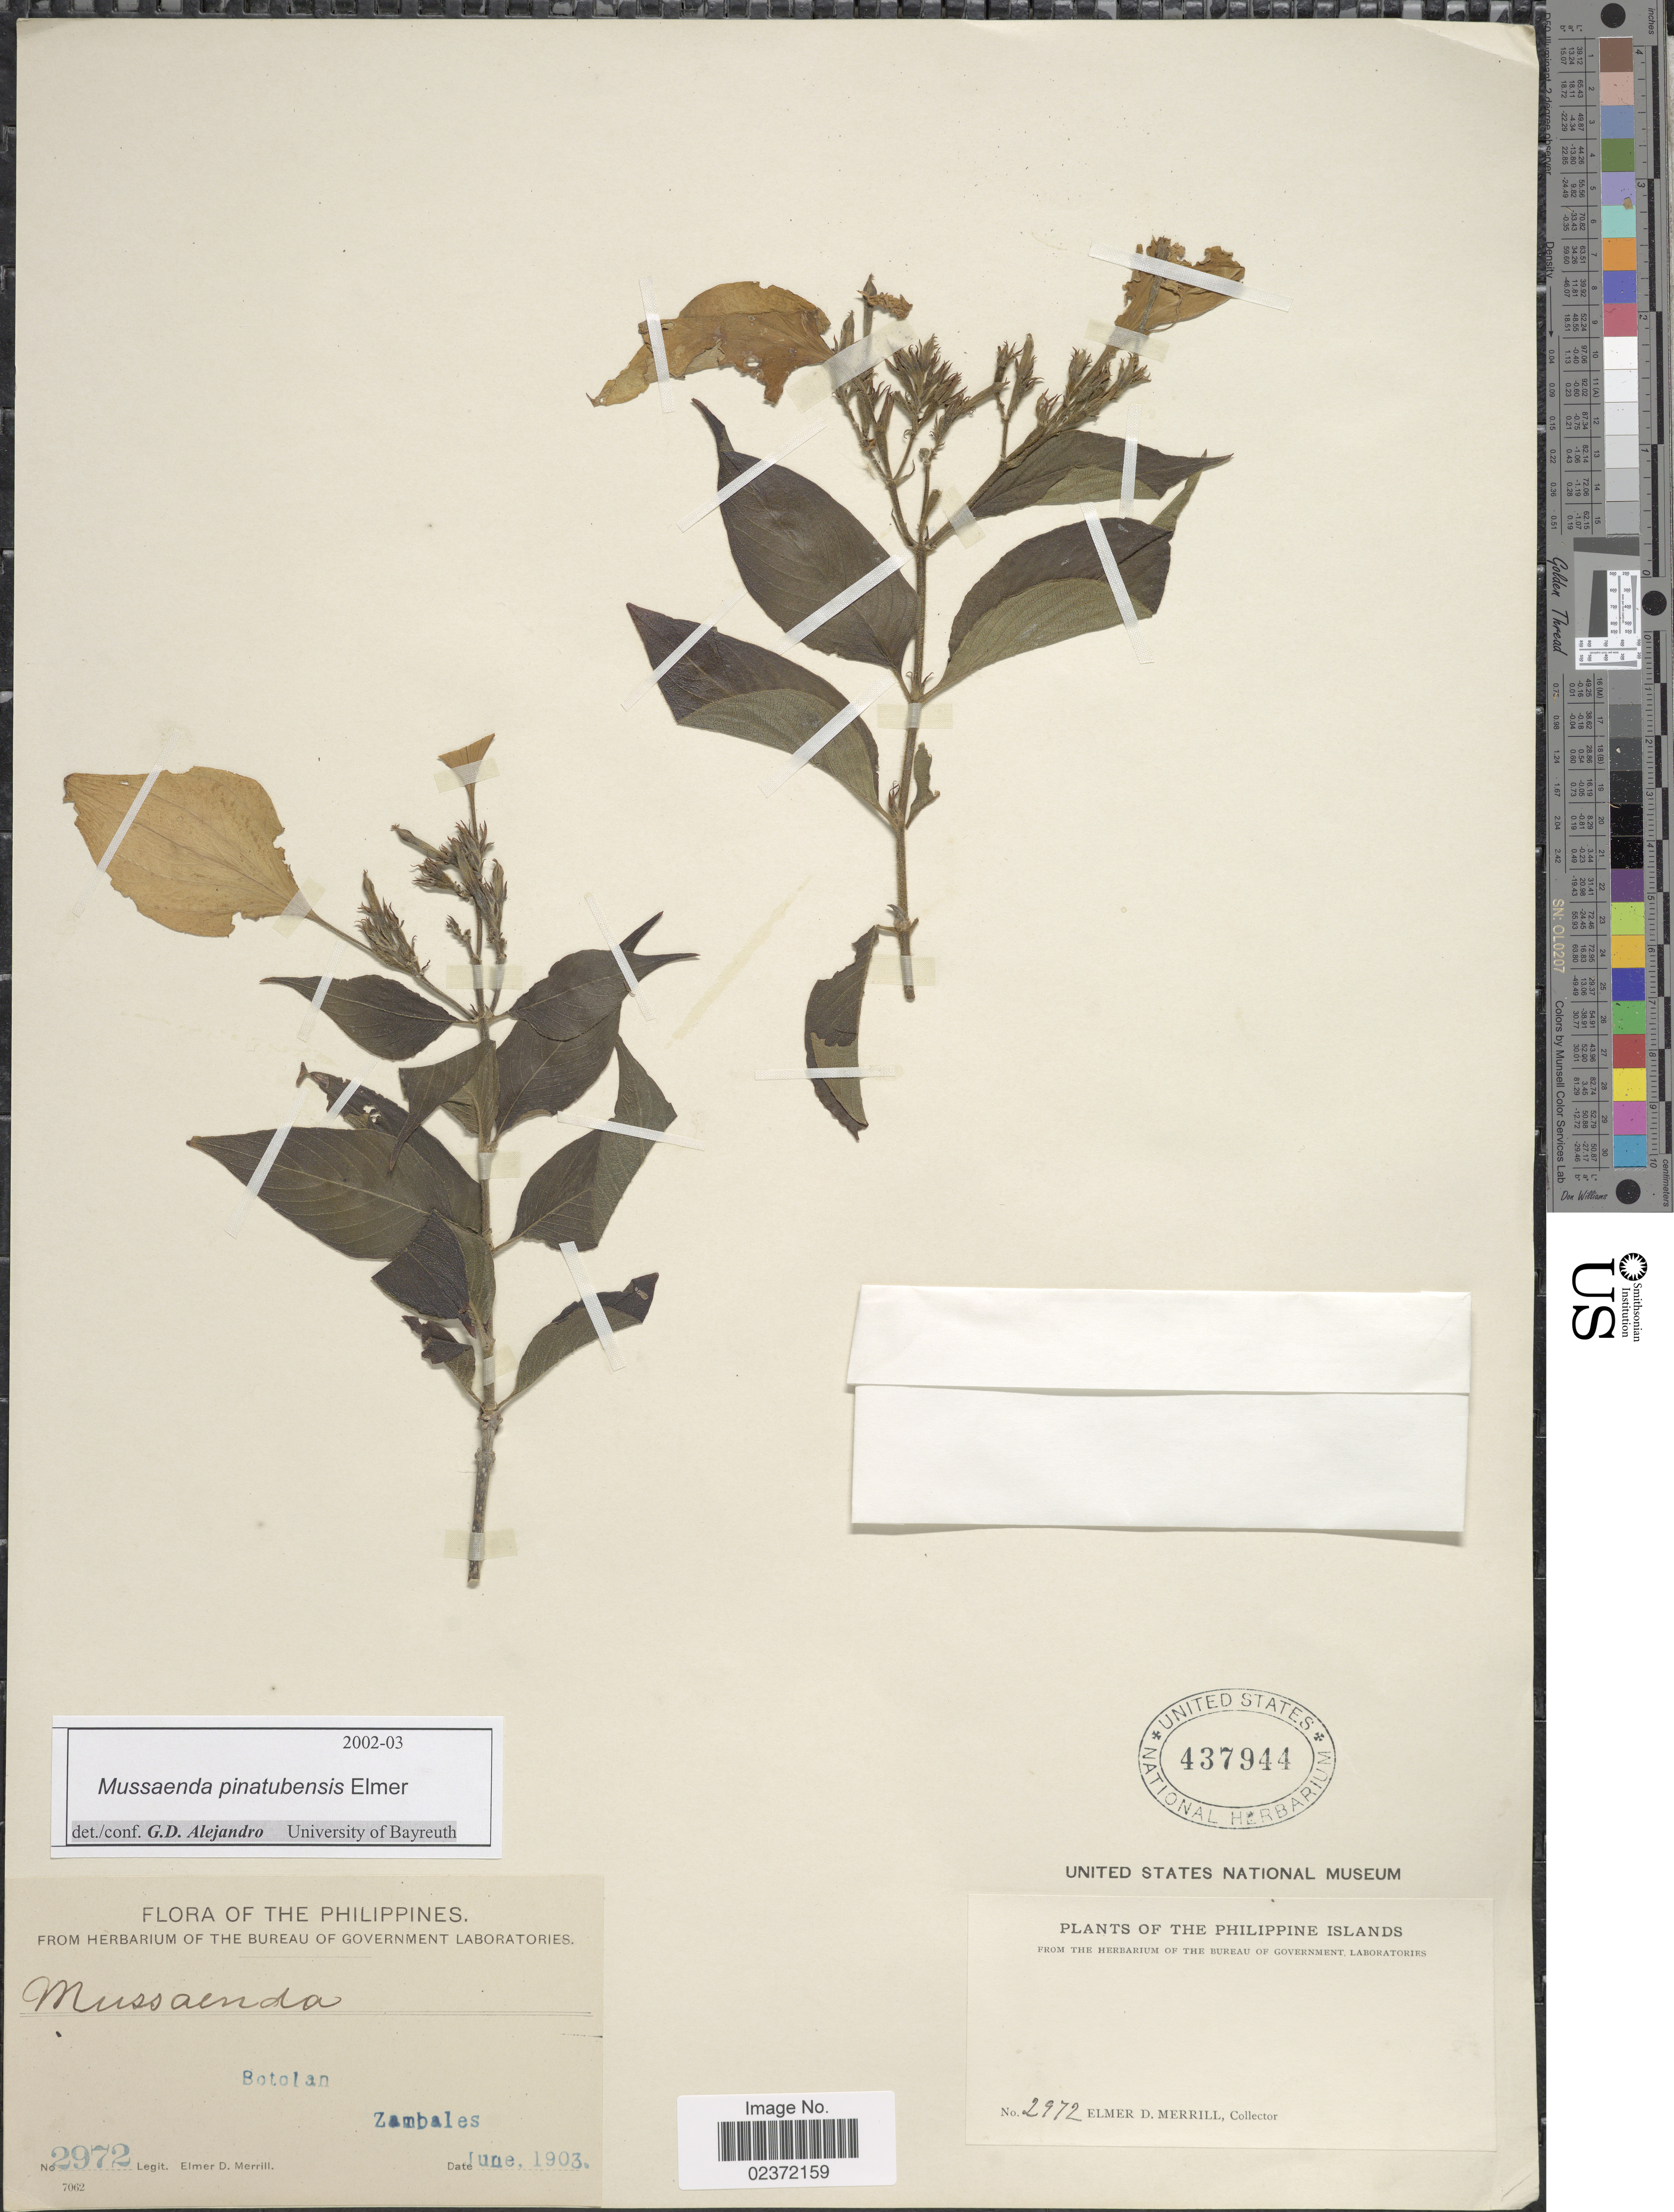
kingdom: Plantae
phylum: Tracheophyta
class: Magnoliopsida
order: Gentianales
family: Rubiaceae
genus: Mussaenda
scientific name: Mussaenda pinatubensis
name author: Elmer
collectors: E. D. Merrill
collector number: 2972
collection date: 1903-06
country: Philippines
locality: Botolan, Zambales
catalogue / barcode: US 437944